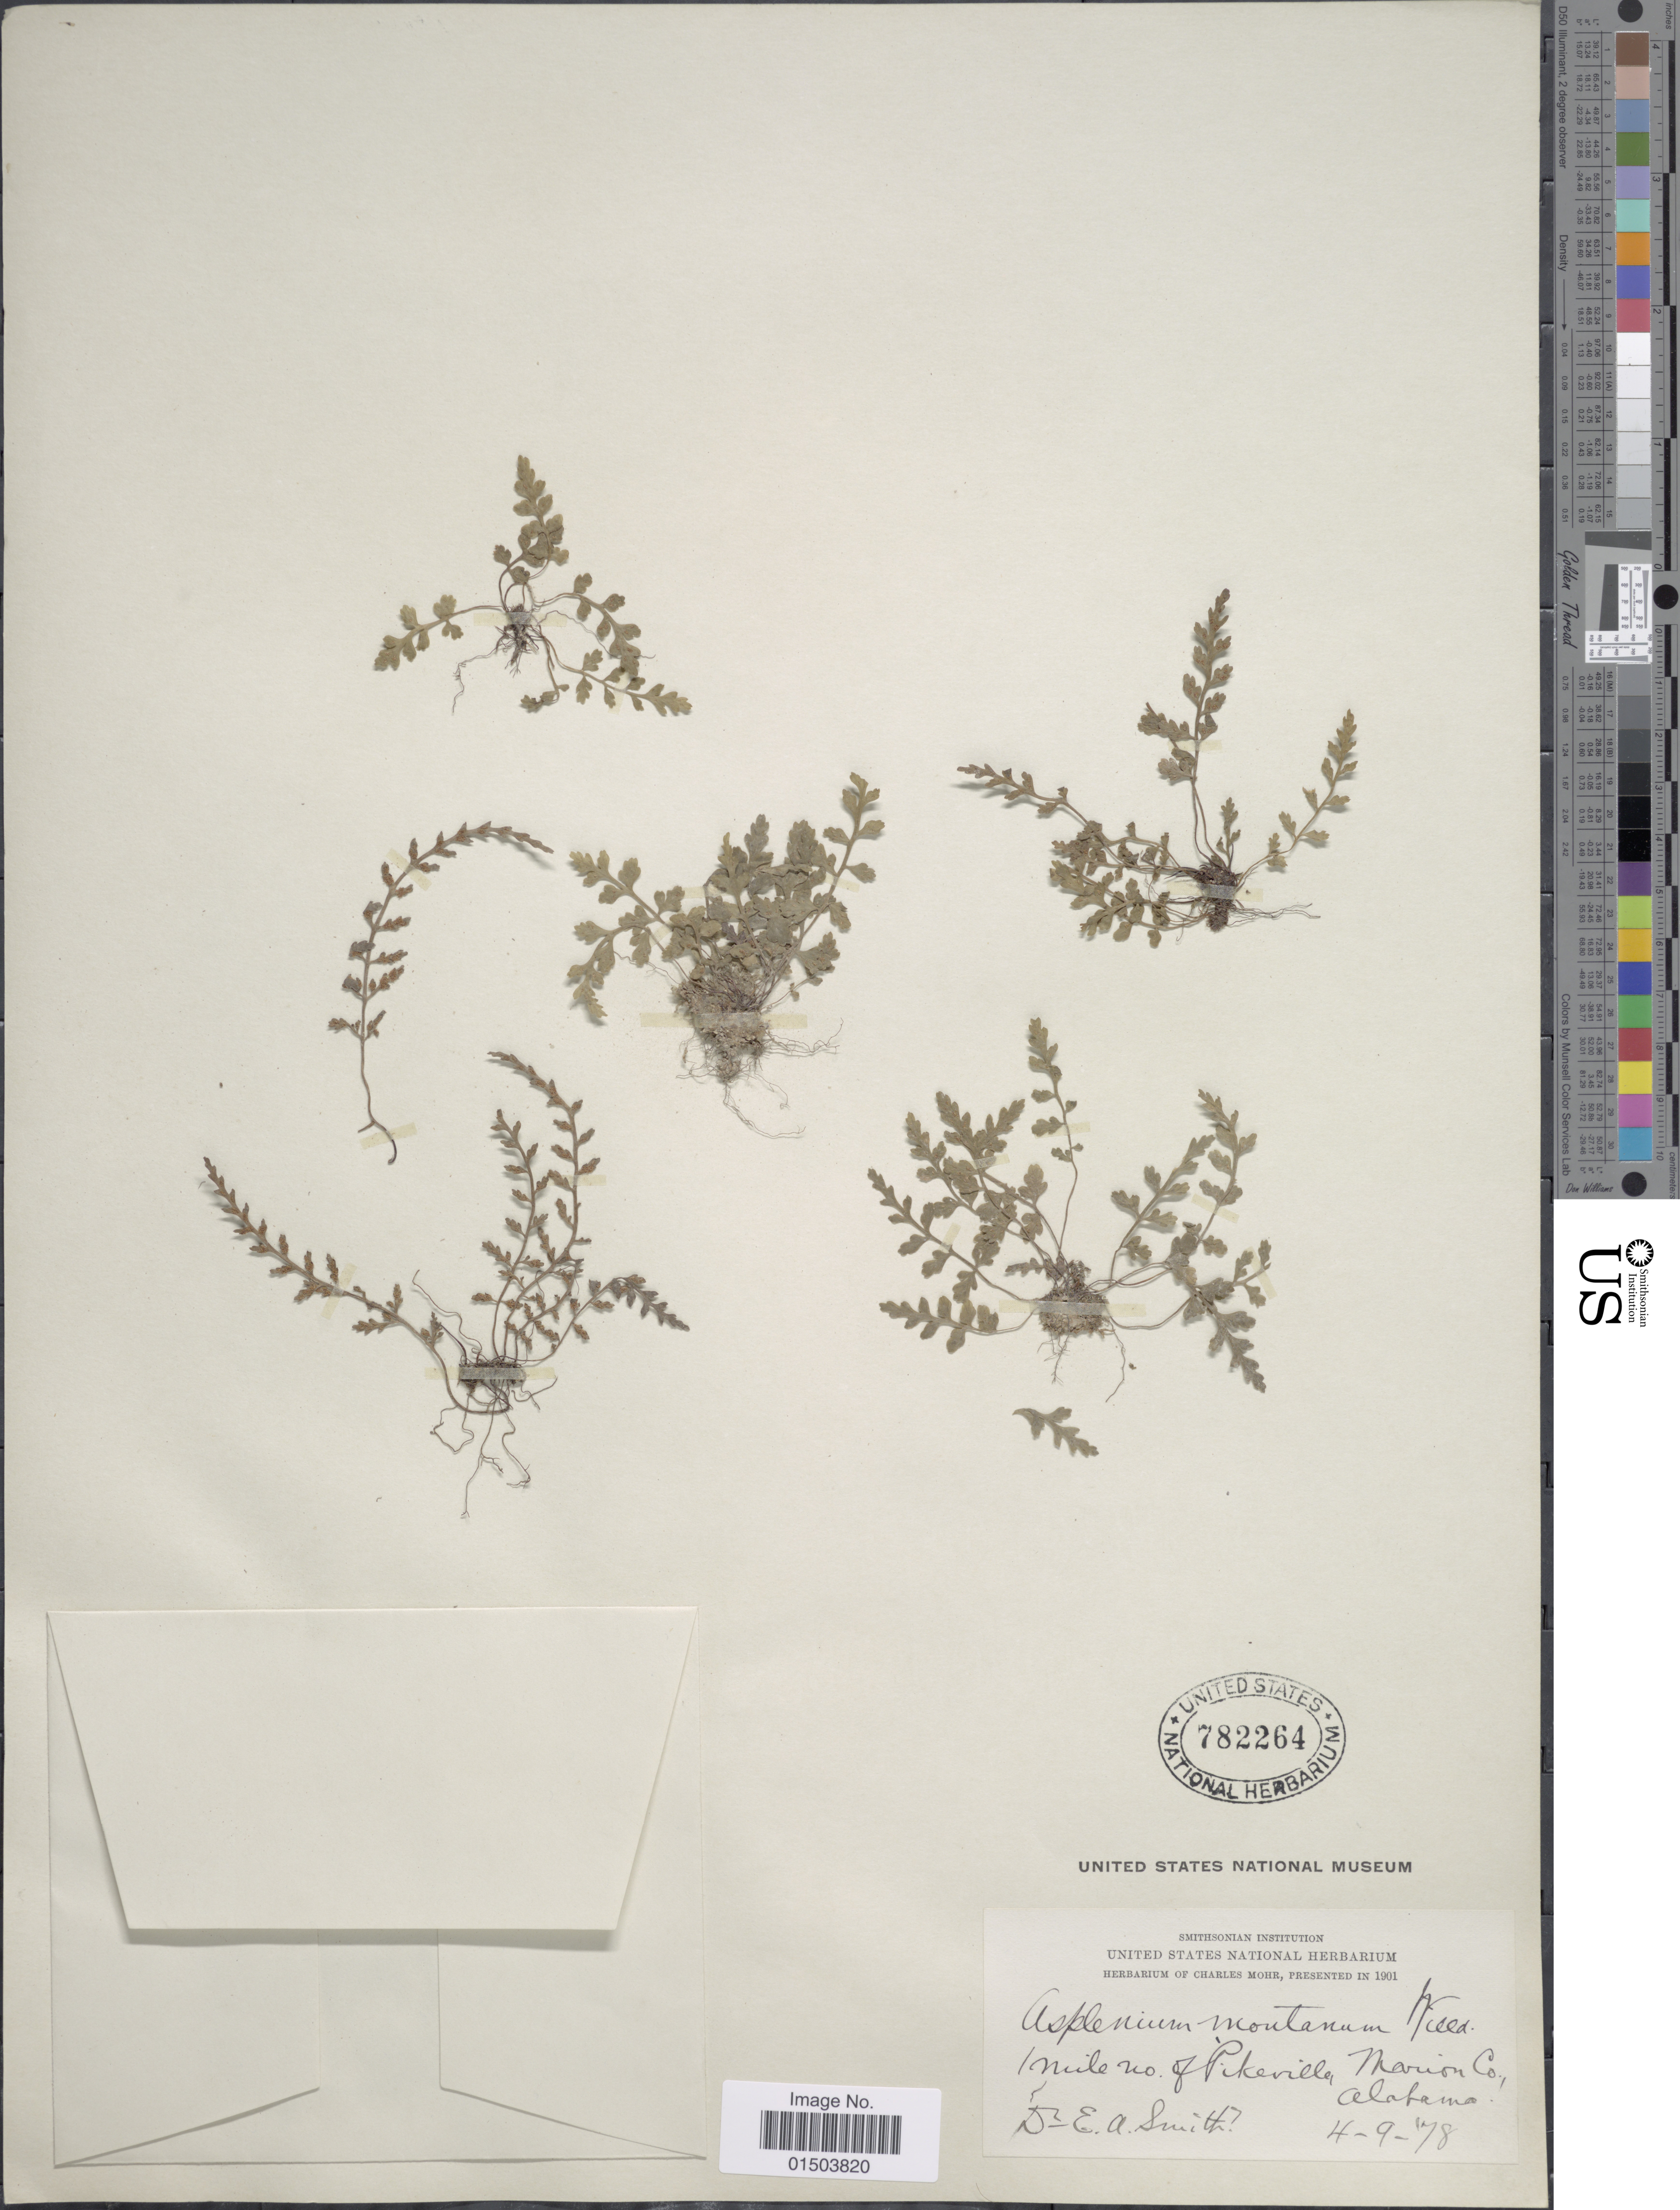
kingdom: Plantae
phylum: Tracheophyta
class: Polypodiopsida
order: Polypodiales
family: Aspleniaceae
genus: Asplenium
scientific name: Asplenium montanum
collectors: E. A. Smith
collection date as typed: Transcribed d/m/y: 9/4/78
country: United States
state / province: Alabama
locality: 1 mile no. of Pikeville, Marion Co.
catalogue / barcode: US 782264